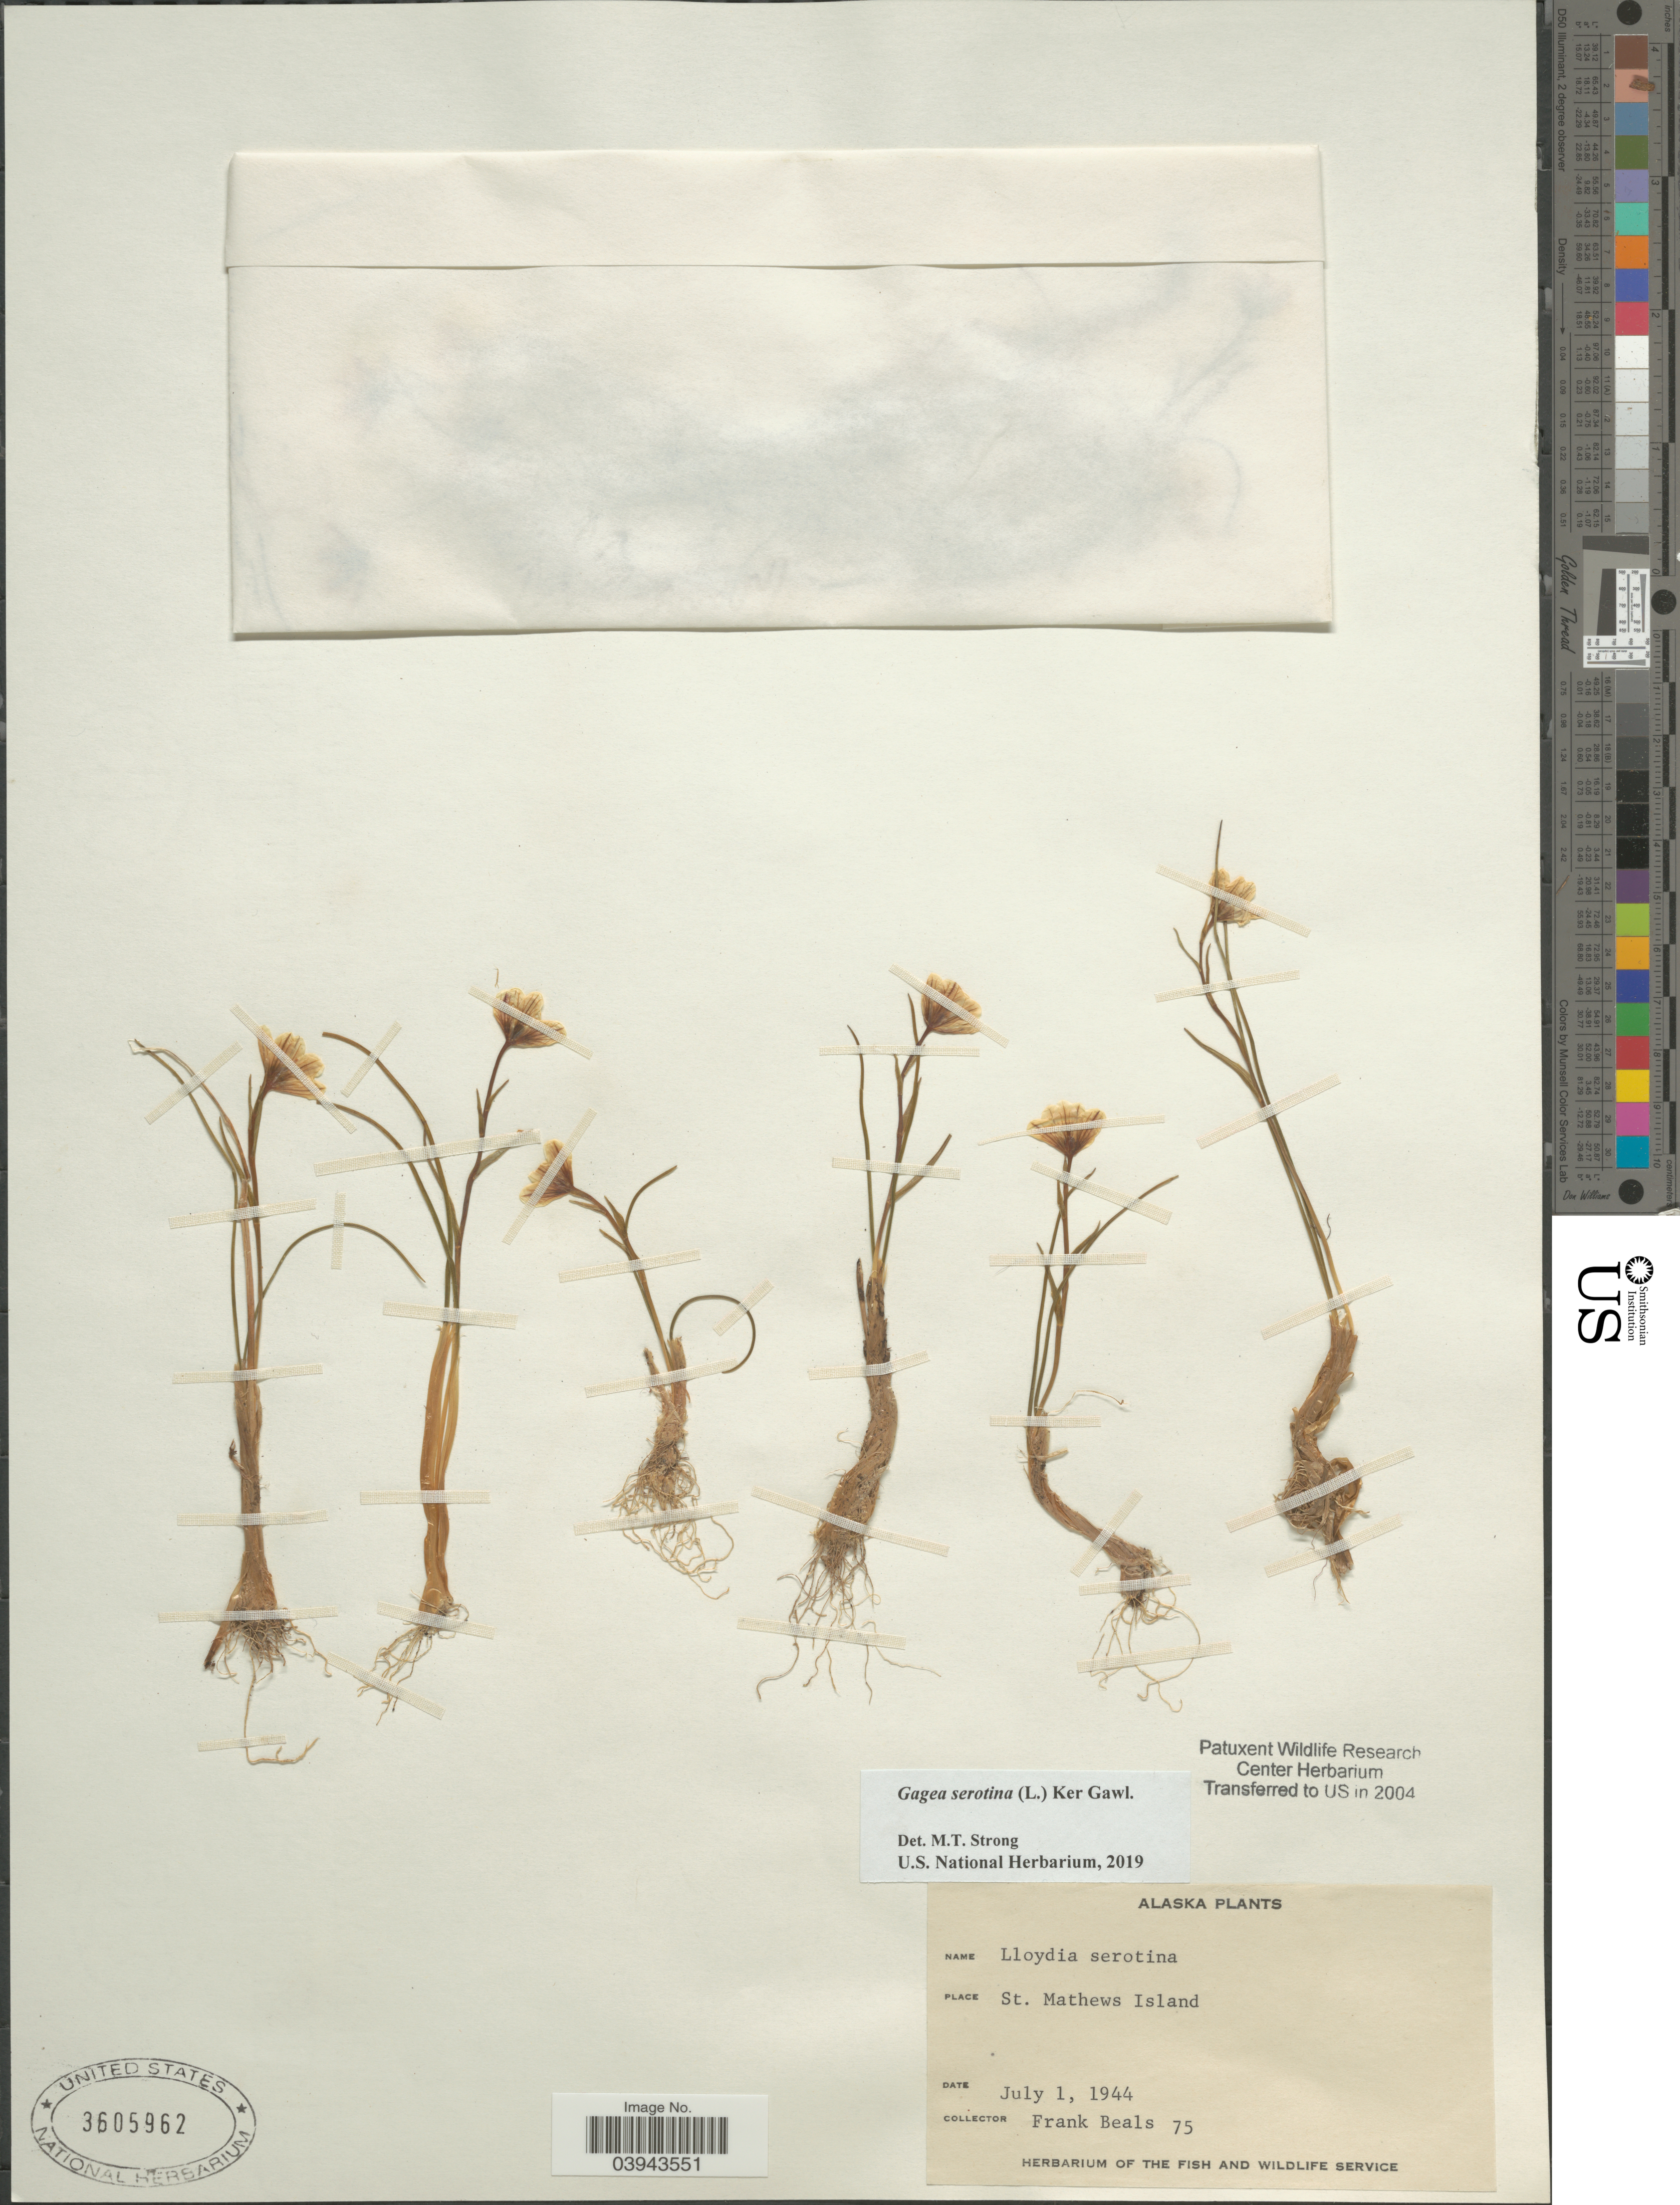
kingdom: Plantae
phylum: Tracheophyta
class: Liliopsida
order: Liliales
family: Liliaceae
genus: Lloydia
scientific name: Lloydia serotina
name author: (L.) Salisb. ex Rchb.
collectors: F. Beals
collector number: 75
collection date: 1944-07-01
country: United States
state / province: Alaska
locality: St. Mathews Island.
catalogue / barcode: US 3605962